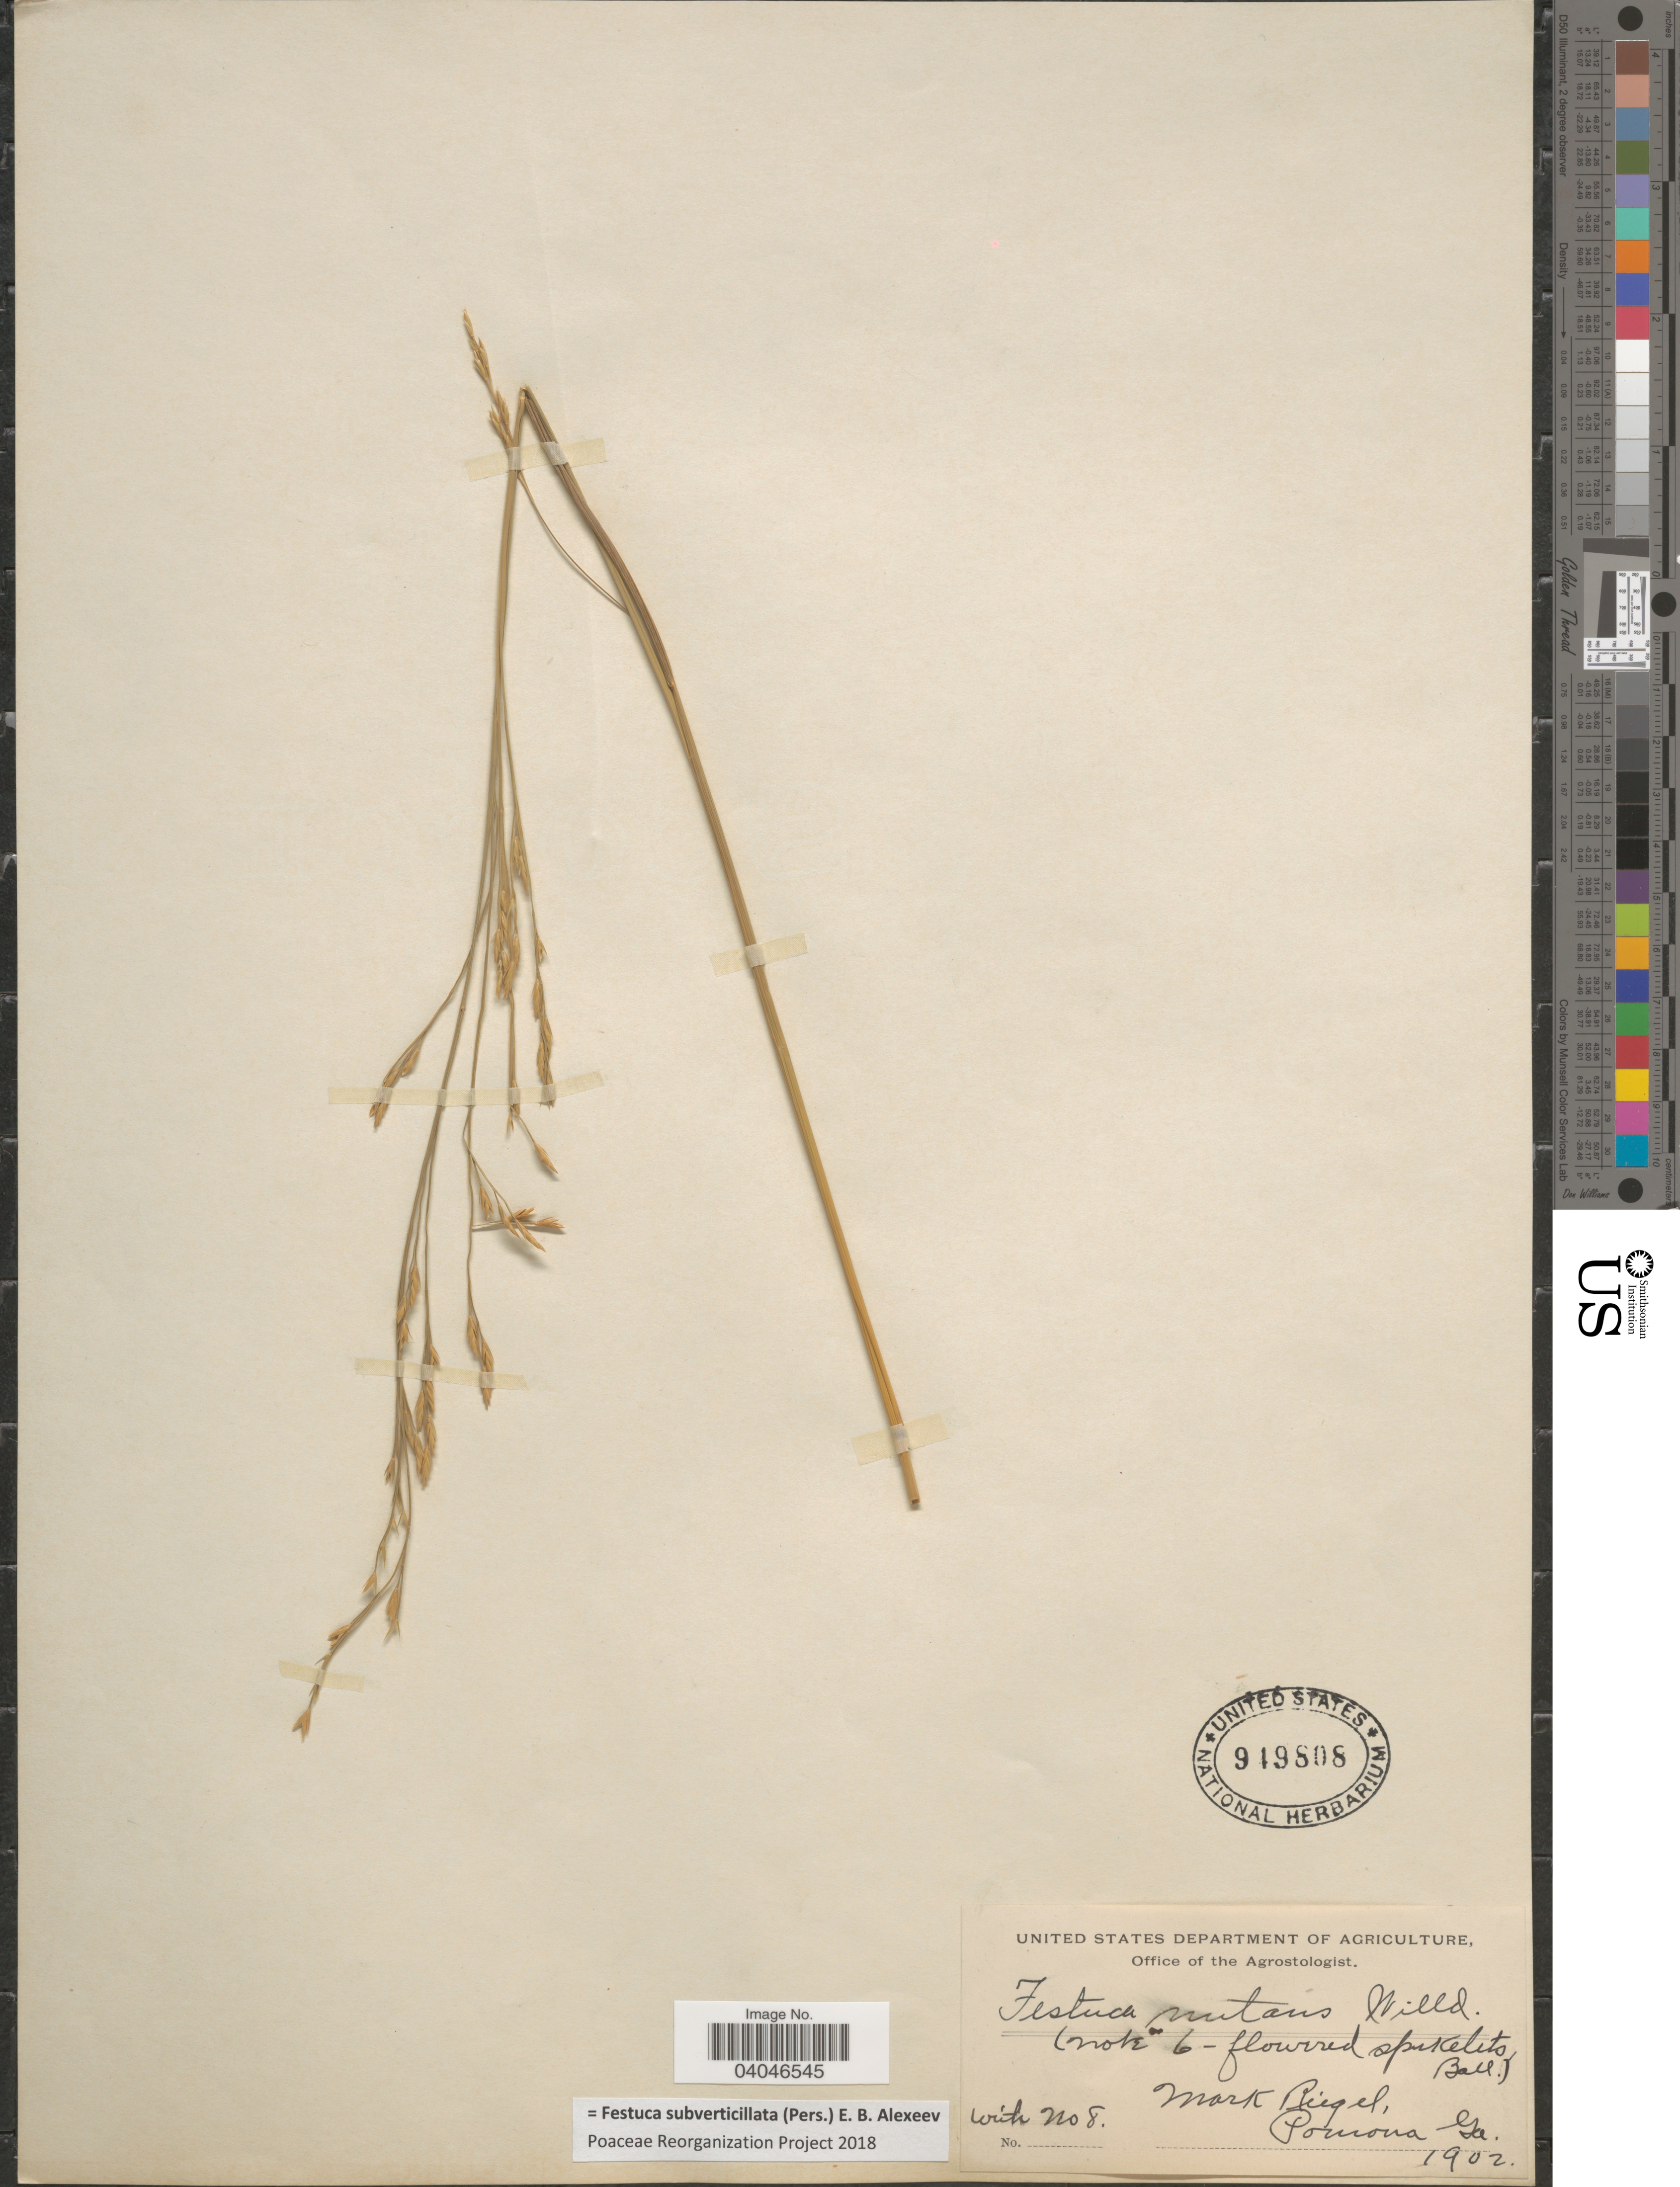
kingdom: Plantae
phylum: Tracheophyta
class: Liliopsida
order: Poales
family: Poaceae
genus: Festuca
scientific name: Festuca subverticillata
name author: (Pers.) E.B. Alexeev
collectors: M. Riegel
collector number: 8?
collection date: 1902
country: United States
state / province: Georgia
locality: Pomona.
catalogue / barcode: US 949808